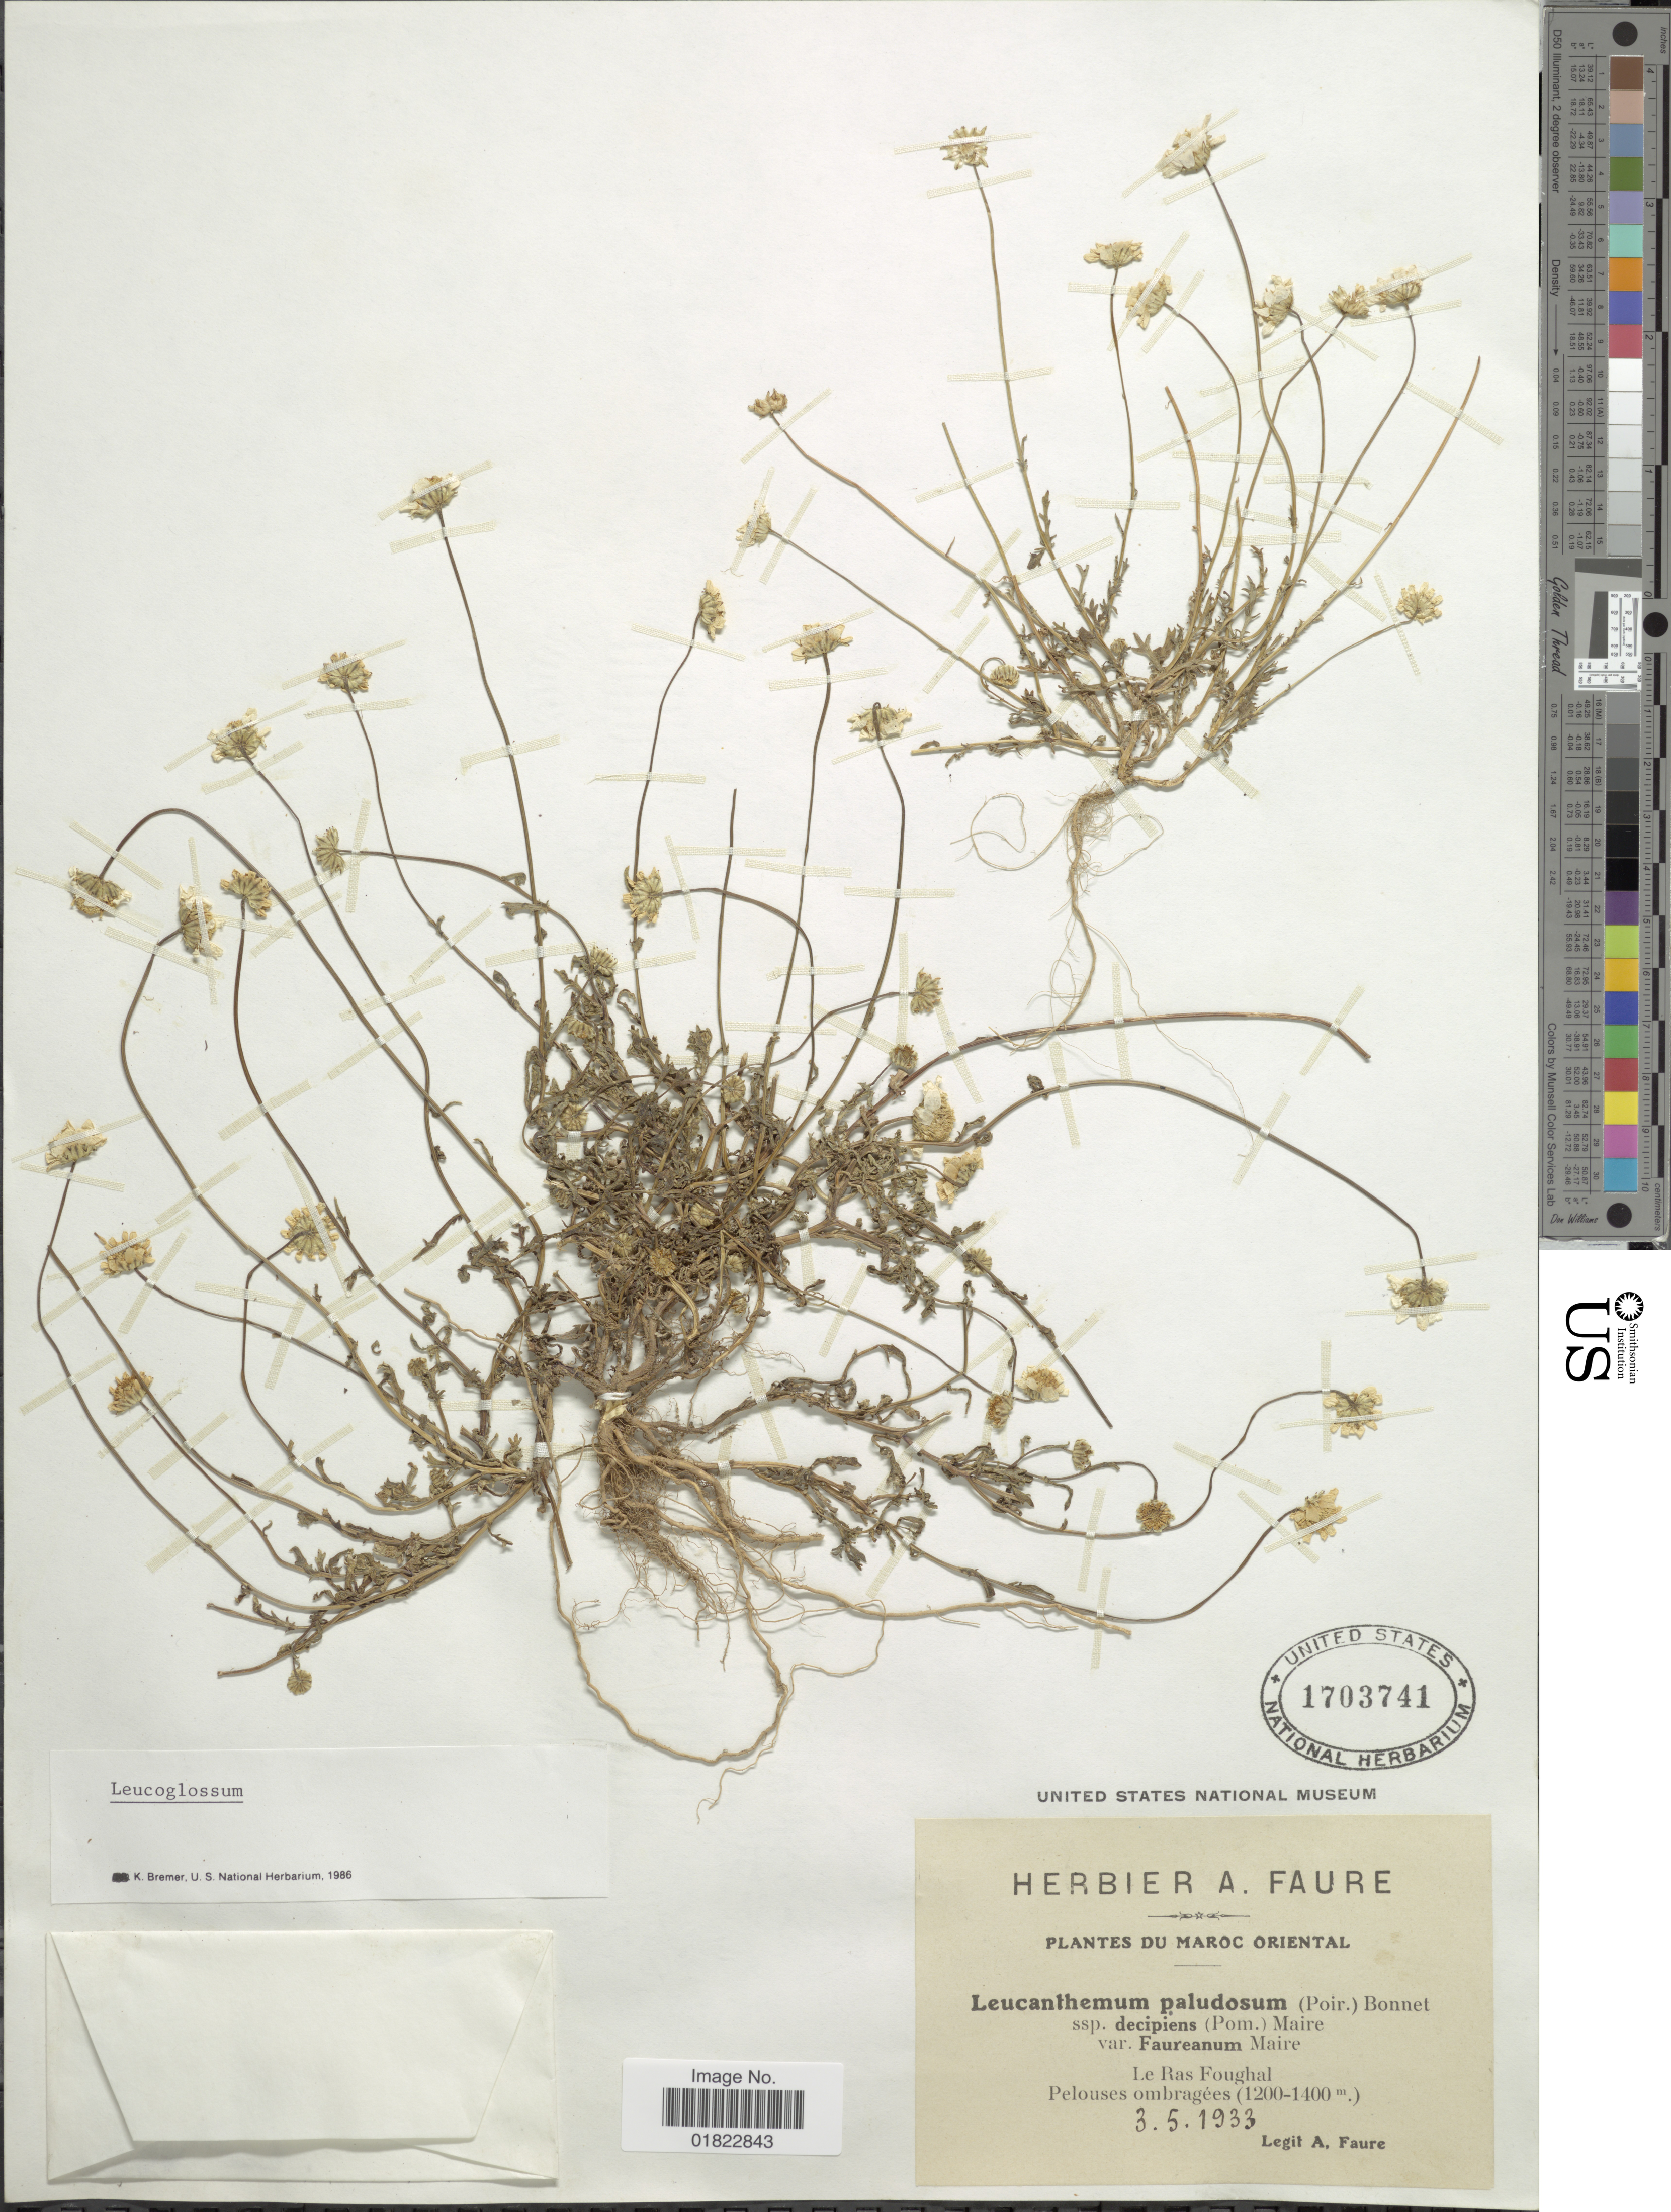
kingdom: Plantae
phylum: Tracheophyta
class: Magnoliopsida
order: Asterales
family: Asteraceae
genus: Leucoglossum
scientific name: Leucoglossum paludosum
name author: (Poir.) B.H. Wilcox et al.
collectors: A. Faure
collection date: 1933-05-03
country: Morocco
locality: Le Ras Goughal, Pelouses ombragees. Maroc Oriental.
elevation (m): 1200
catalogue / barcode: US 1703741